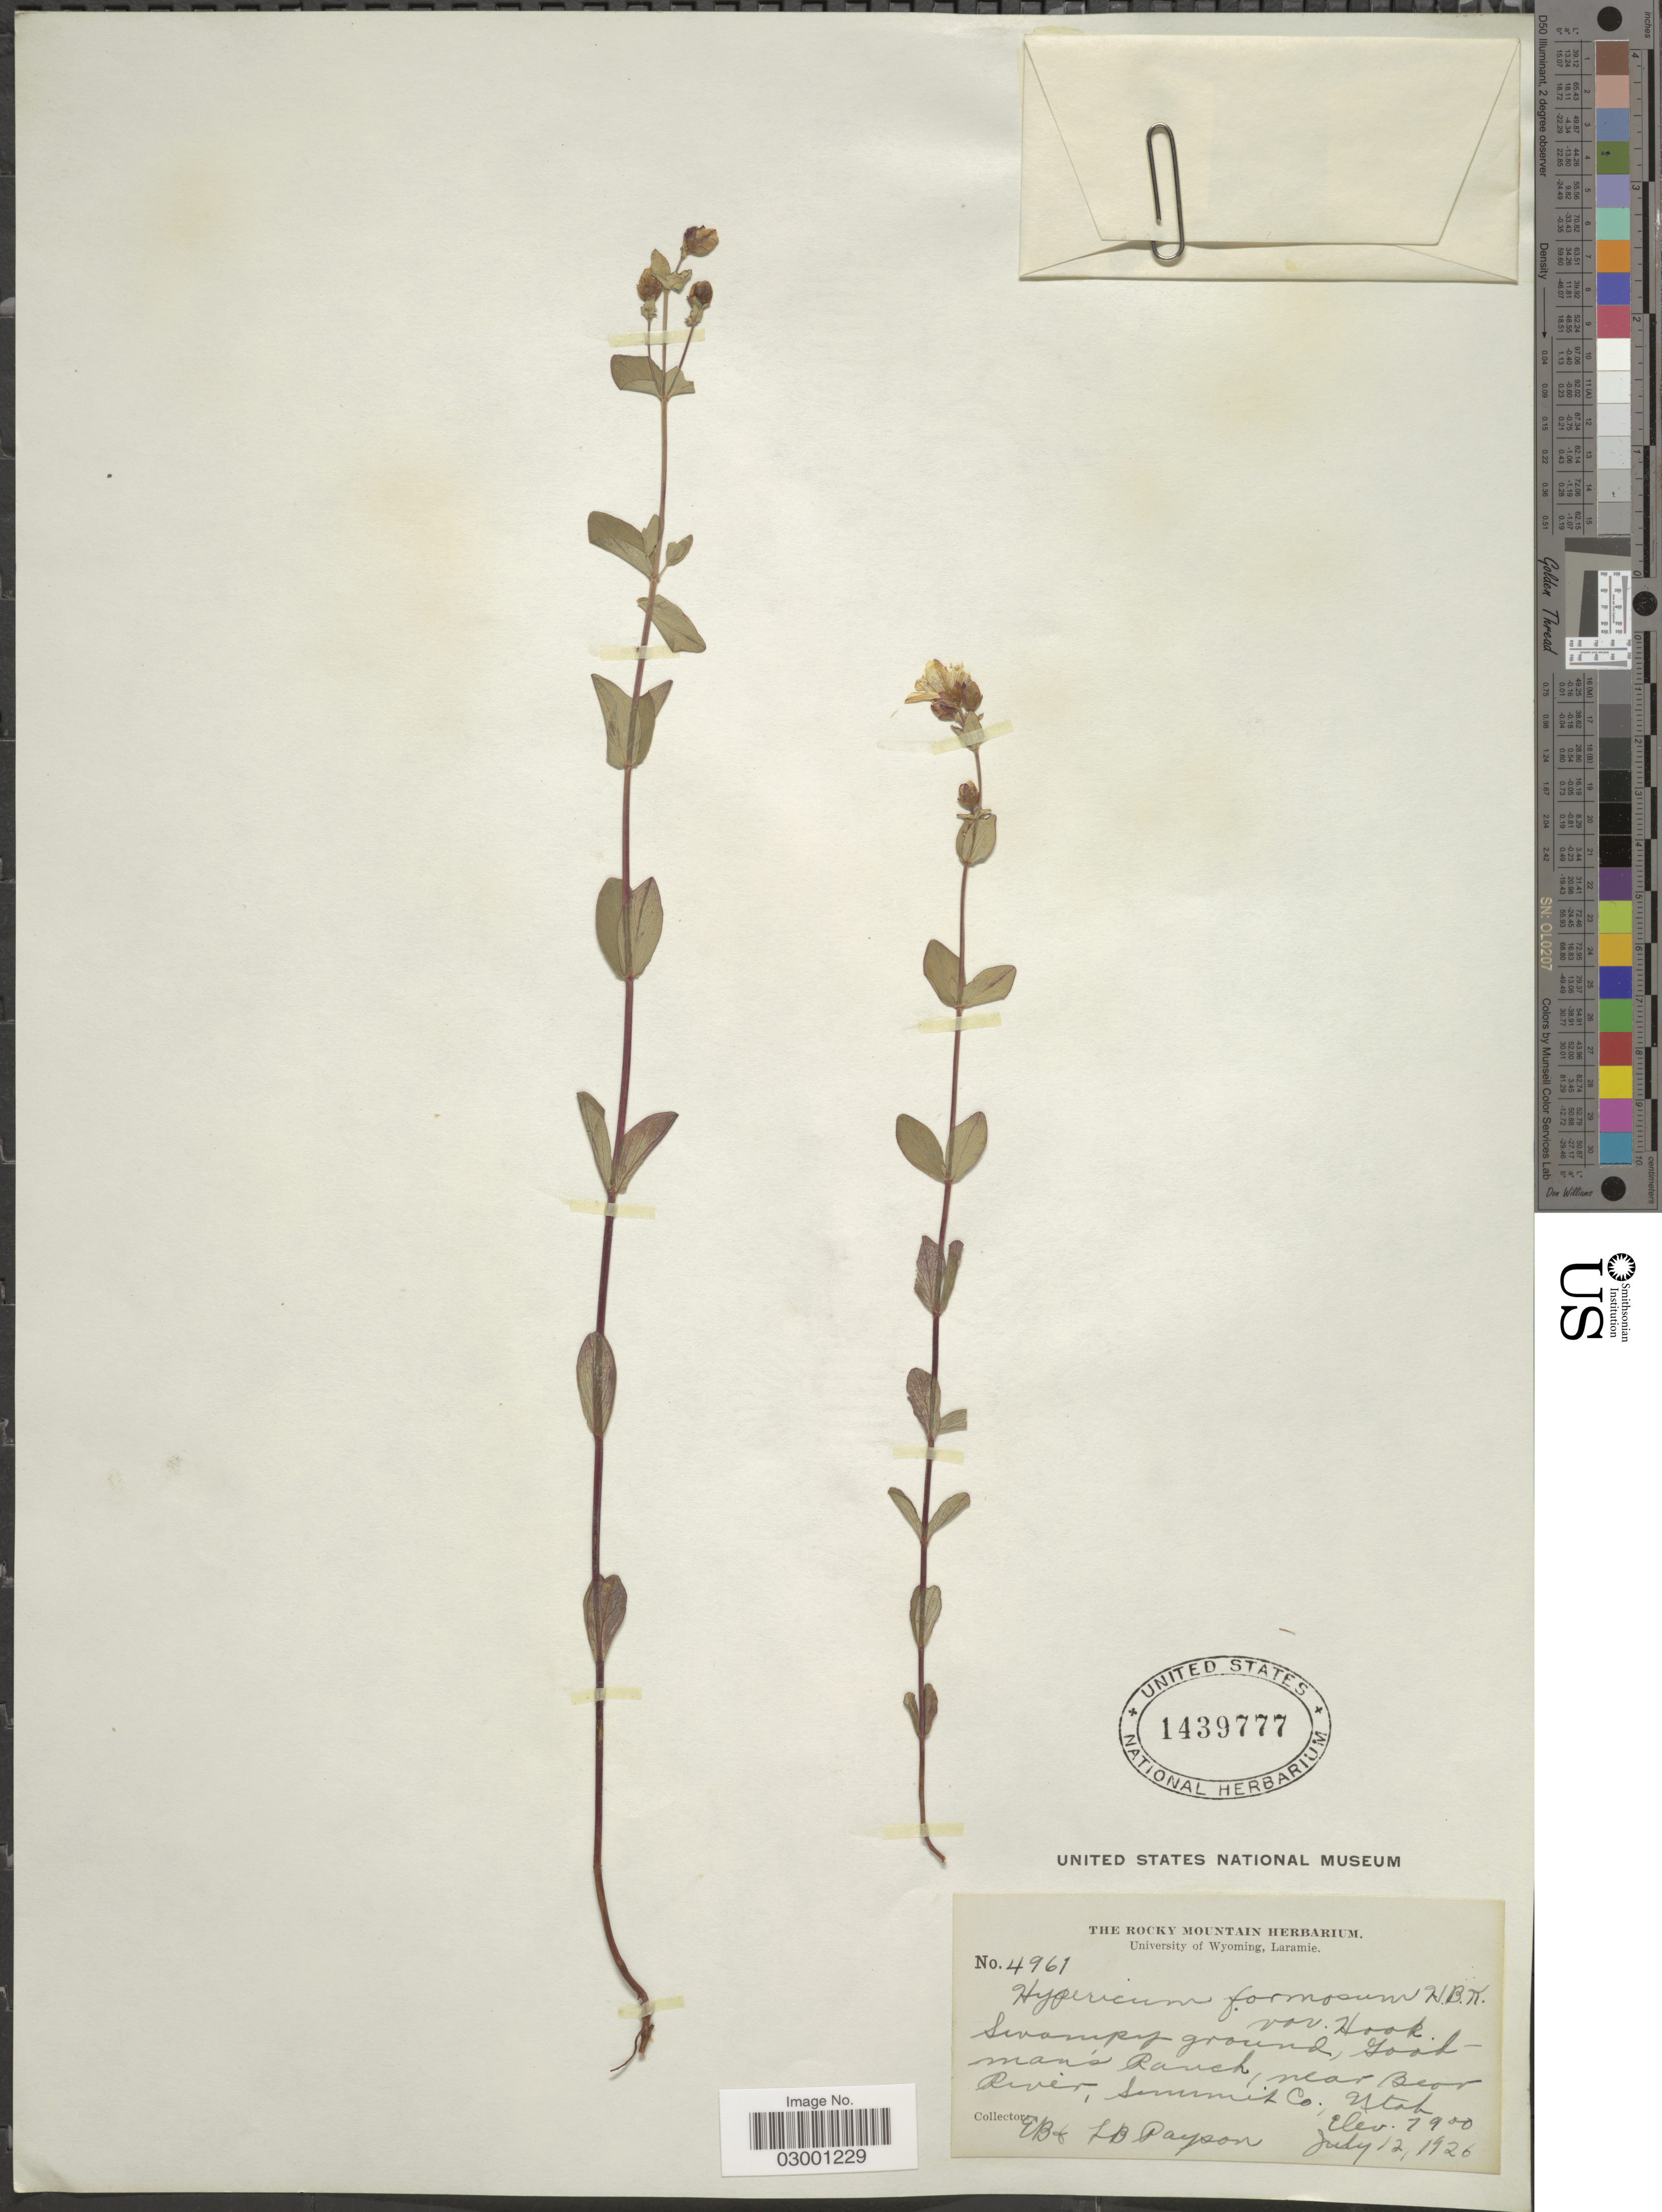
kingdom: Plantae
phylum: Tracheophyta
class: Magnoliopsida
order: Malpighiales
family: Hypericaceae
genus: Hypericum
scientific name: Hypericum formosum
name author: Kunth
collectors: E. B. Payson & L. Payson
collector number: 4961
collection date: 1926-07-12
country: United States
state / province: Utah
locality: Swampy ground, Goodman's Ranch, near Bear River, Summit Co.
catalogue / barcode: US 1439777